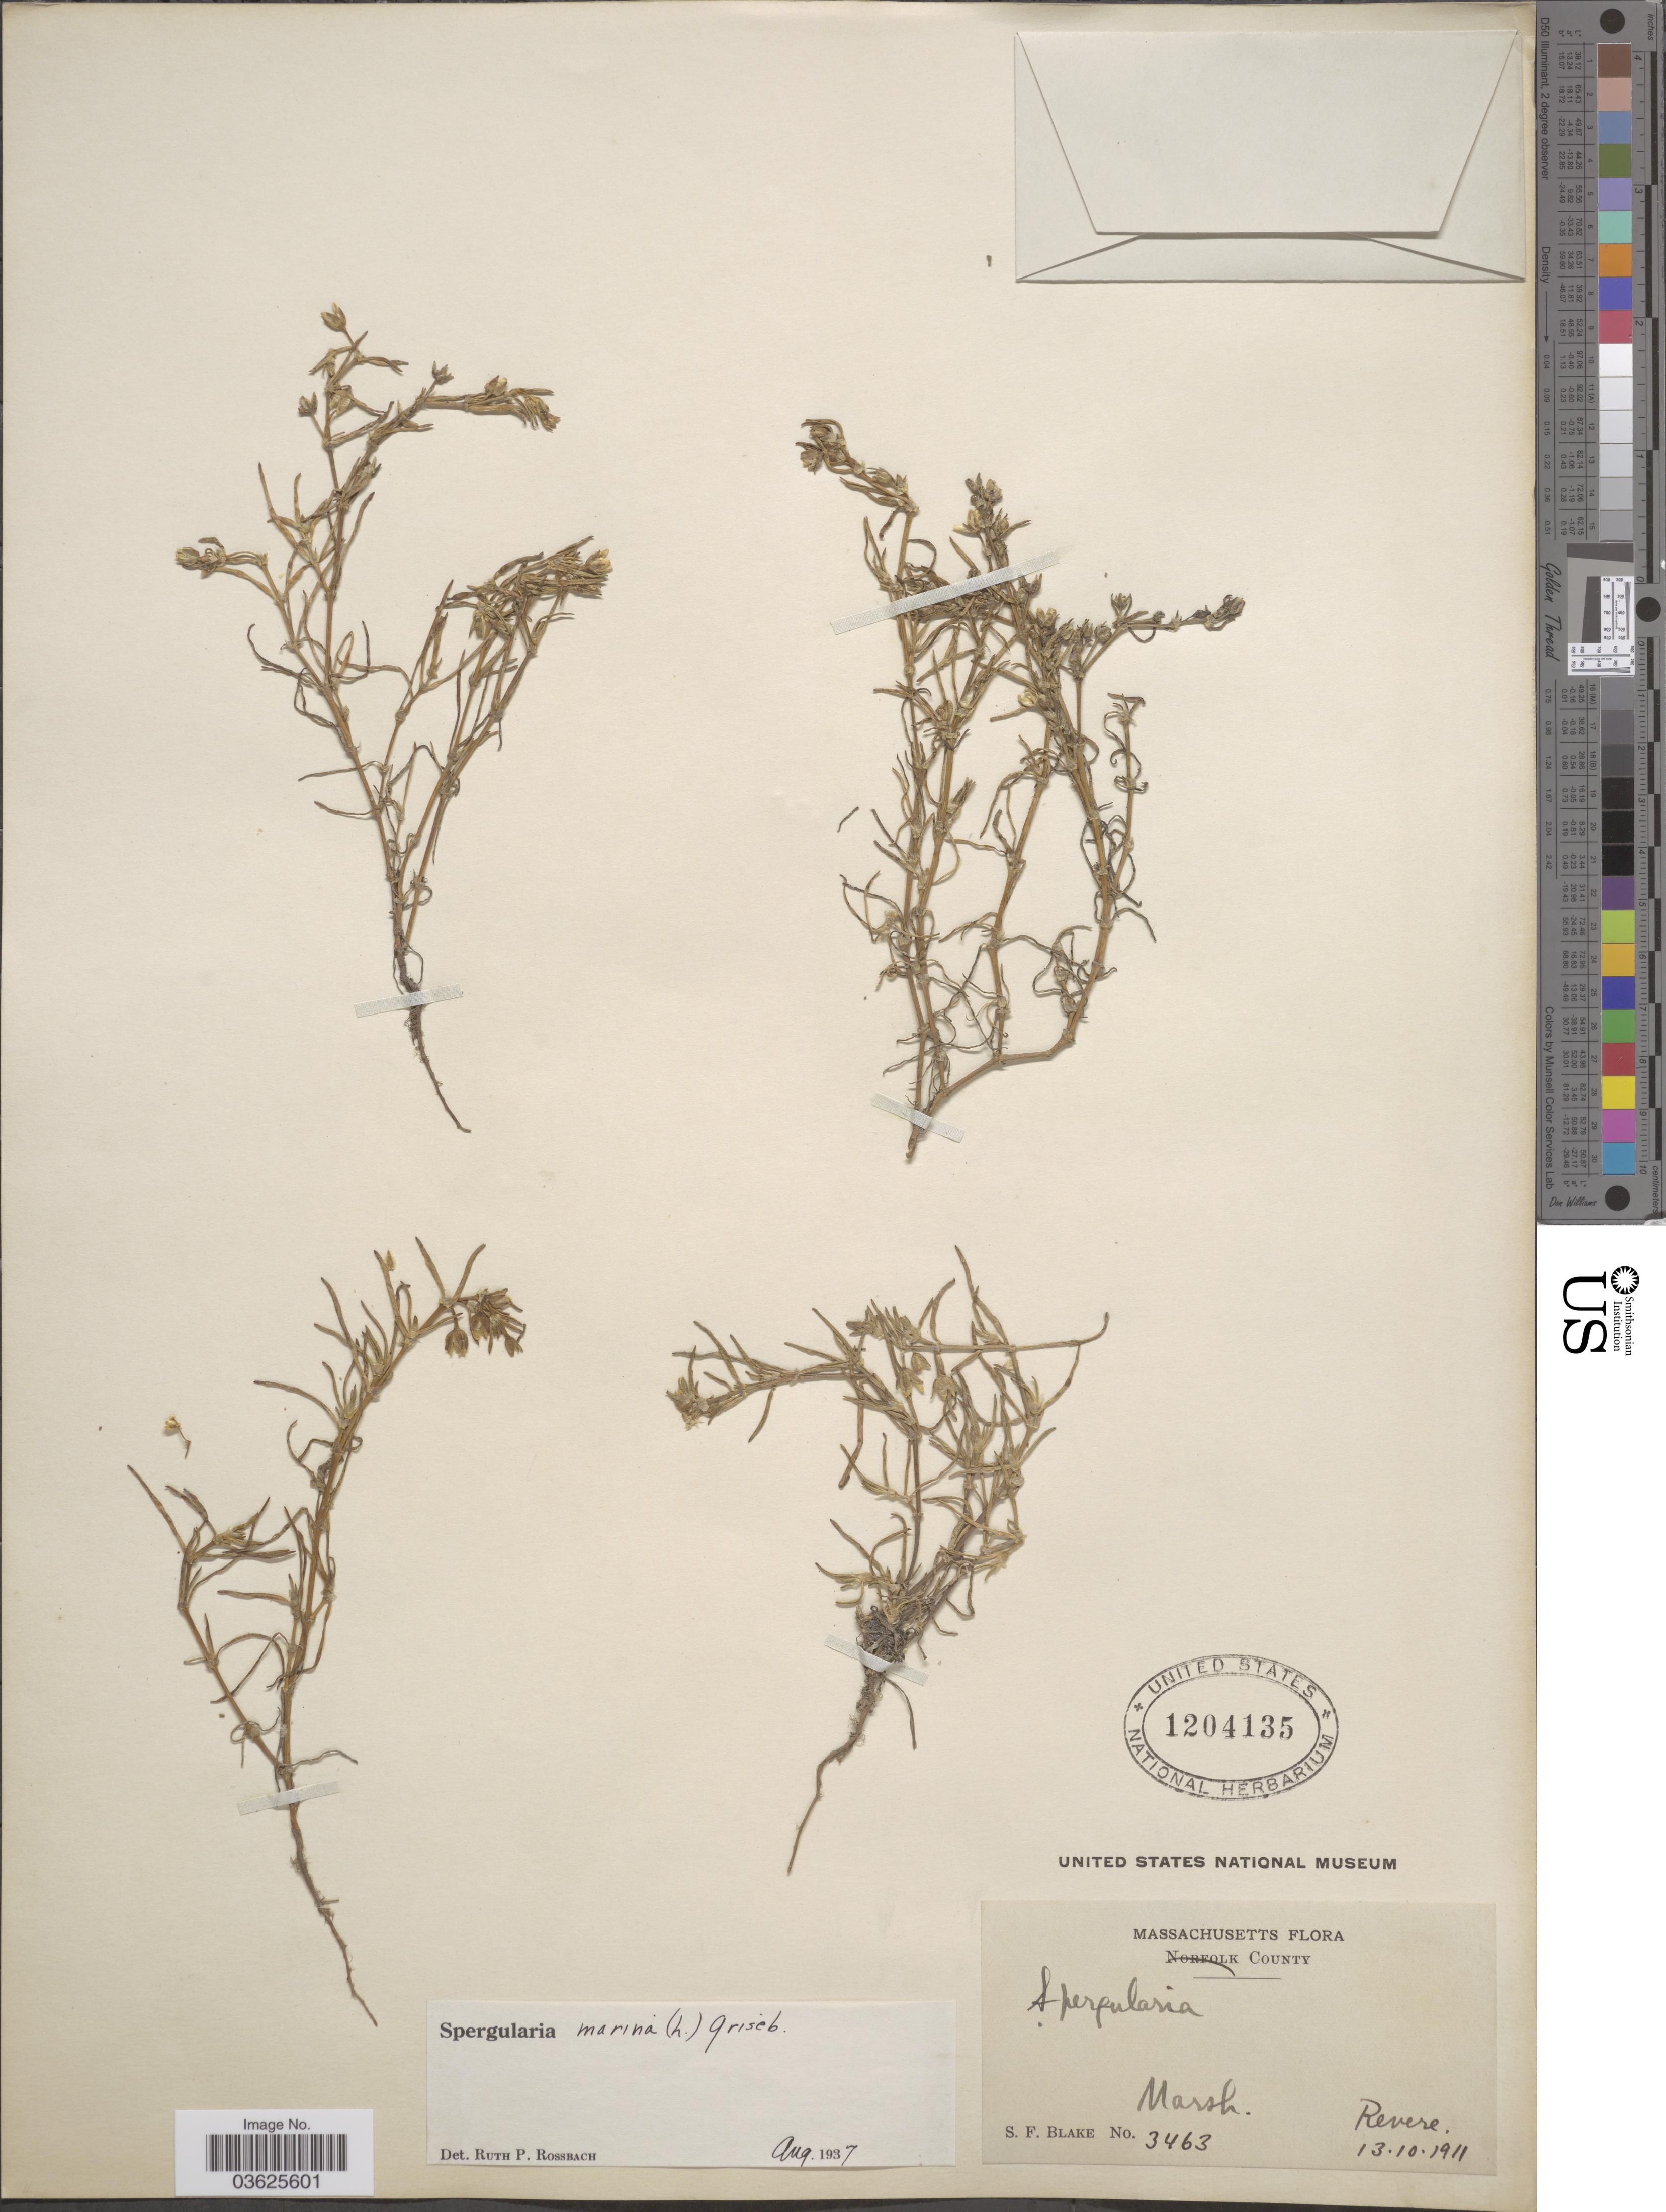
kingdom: Plantae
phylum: Tracheophyta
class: Magnoliopsida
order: Caryophyllales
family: Caryophyllaceae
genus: Spergularia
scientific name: Spergularia marina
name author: (L.) Griseb.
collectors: S. Blake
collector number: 3463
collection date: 1911-10-13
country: United States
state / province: Massachusetts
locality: Norfolk County. Revere.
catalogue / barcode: US 1204135